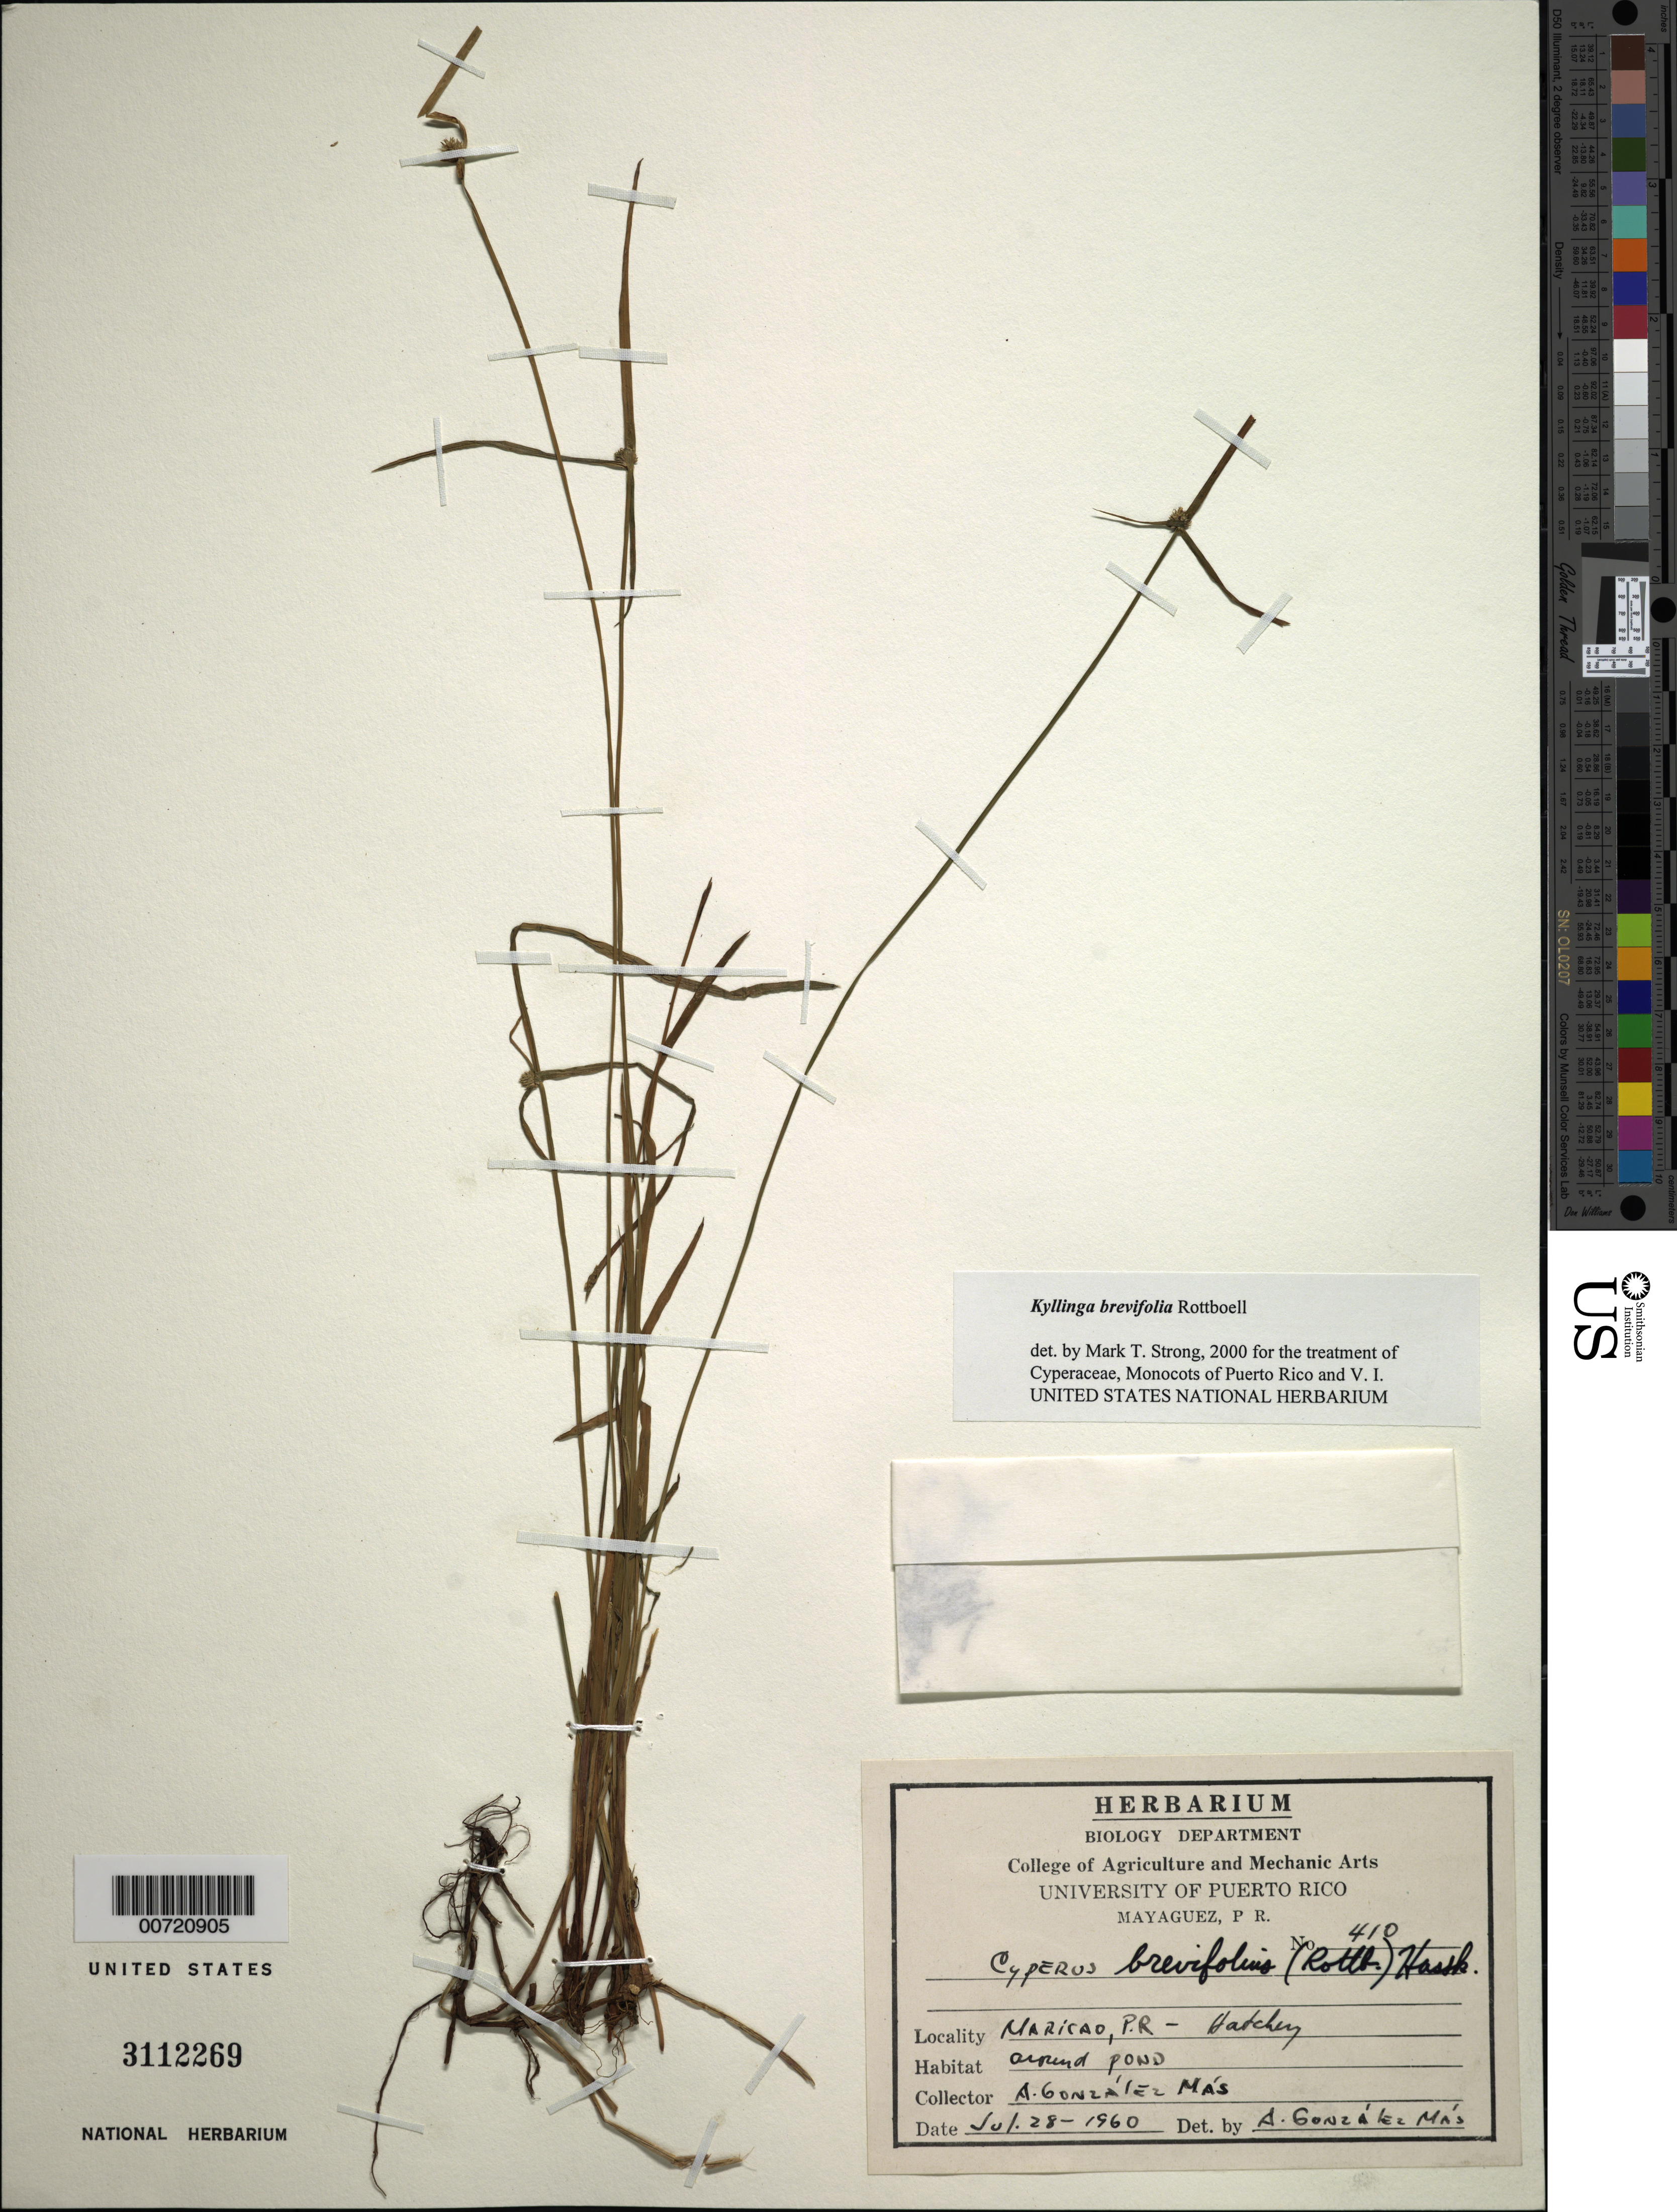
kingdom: Plantae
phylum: Tracheophyta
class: Liliopsida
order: Poales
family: Cyperaceae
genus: Cyperus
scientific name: Cyperus brevifolius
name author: (Rottb.) Hassk.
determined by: Strong, M. T., (US), Smithsonian Institution - National Museum of Natural History (UNITED STATES)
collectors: A. González Más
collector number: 410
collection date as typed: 28 Jul 1960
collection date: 1960-07-28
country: Puerto Rico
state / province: Maricao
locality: Maricao: Hatchery.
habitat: Around pond.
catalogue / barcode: US 3112269